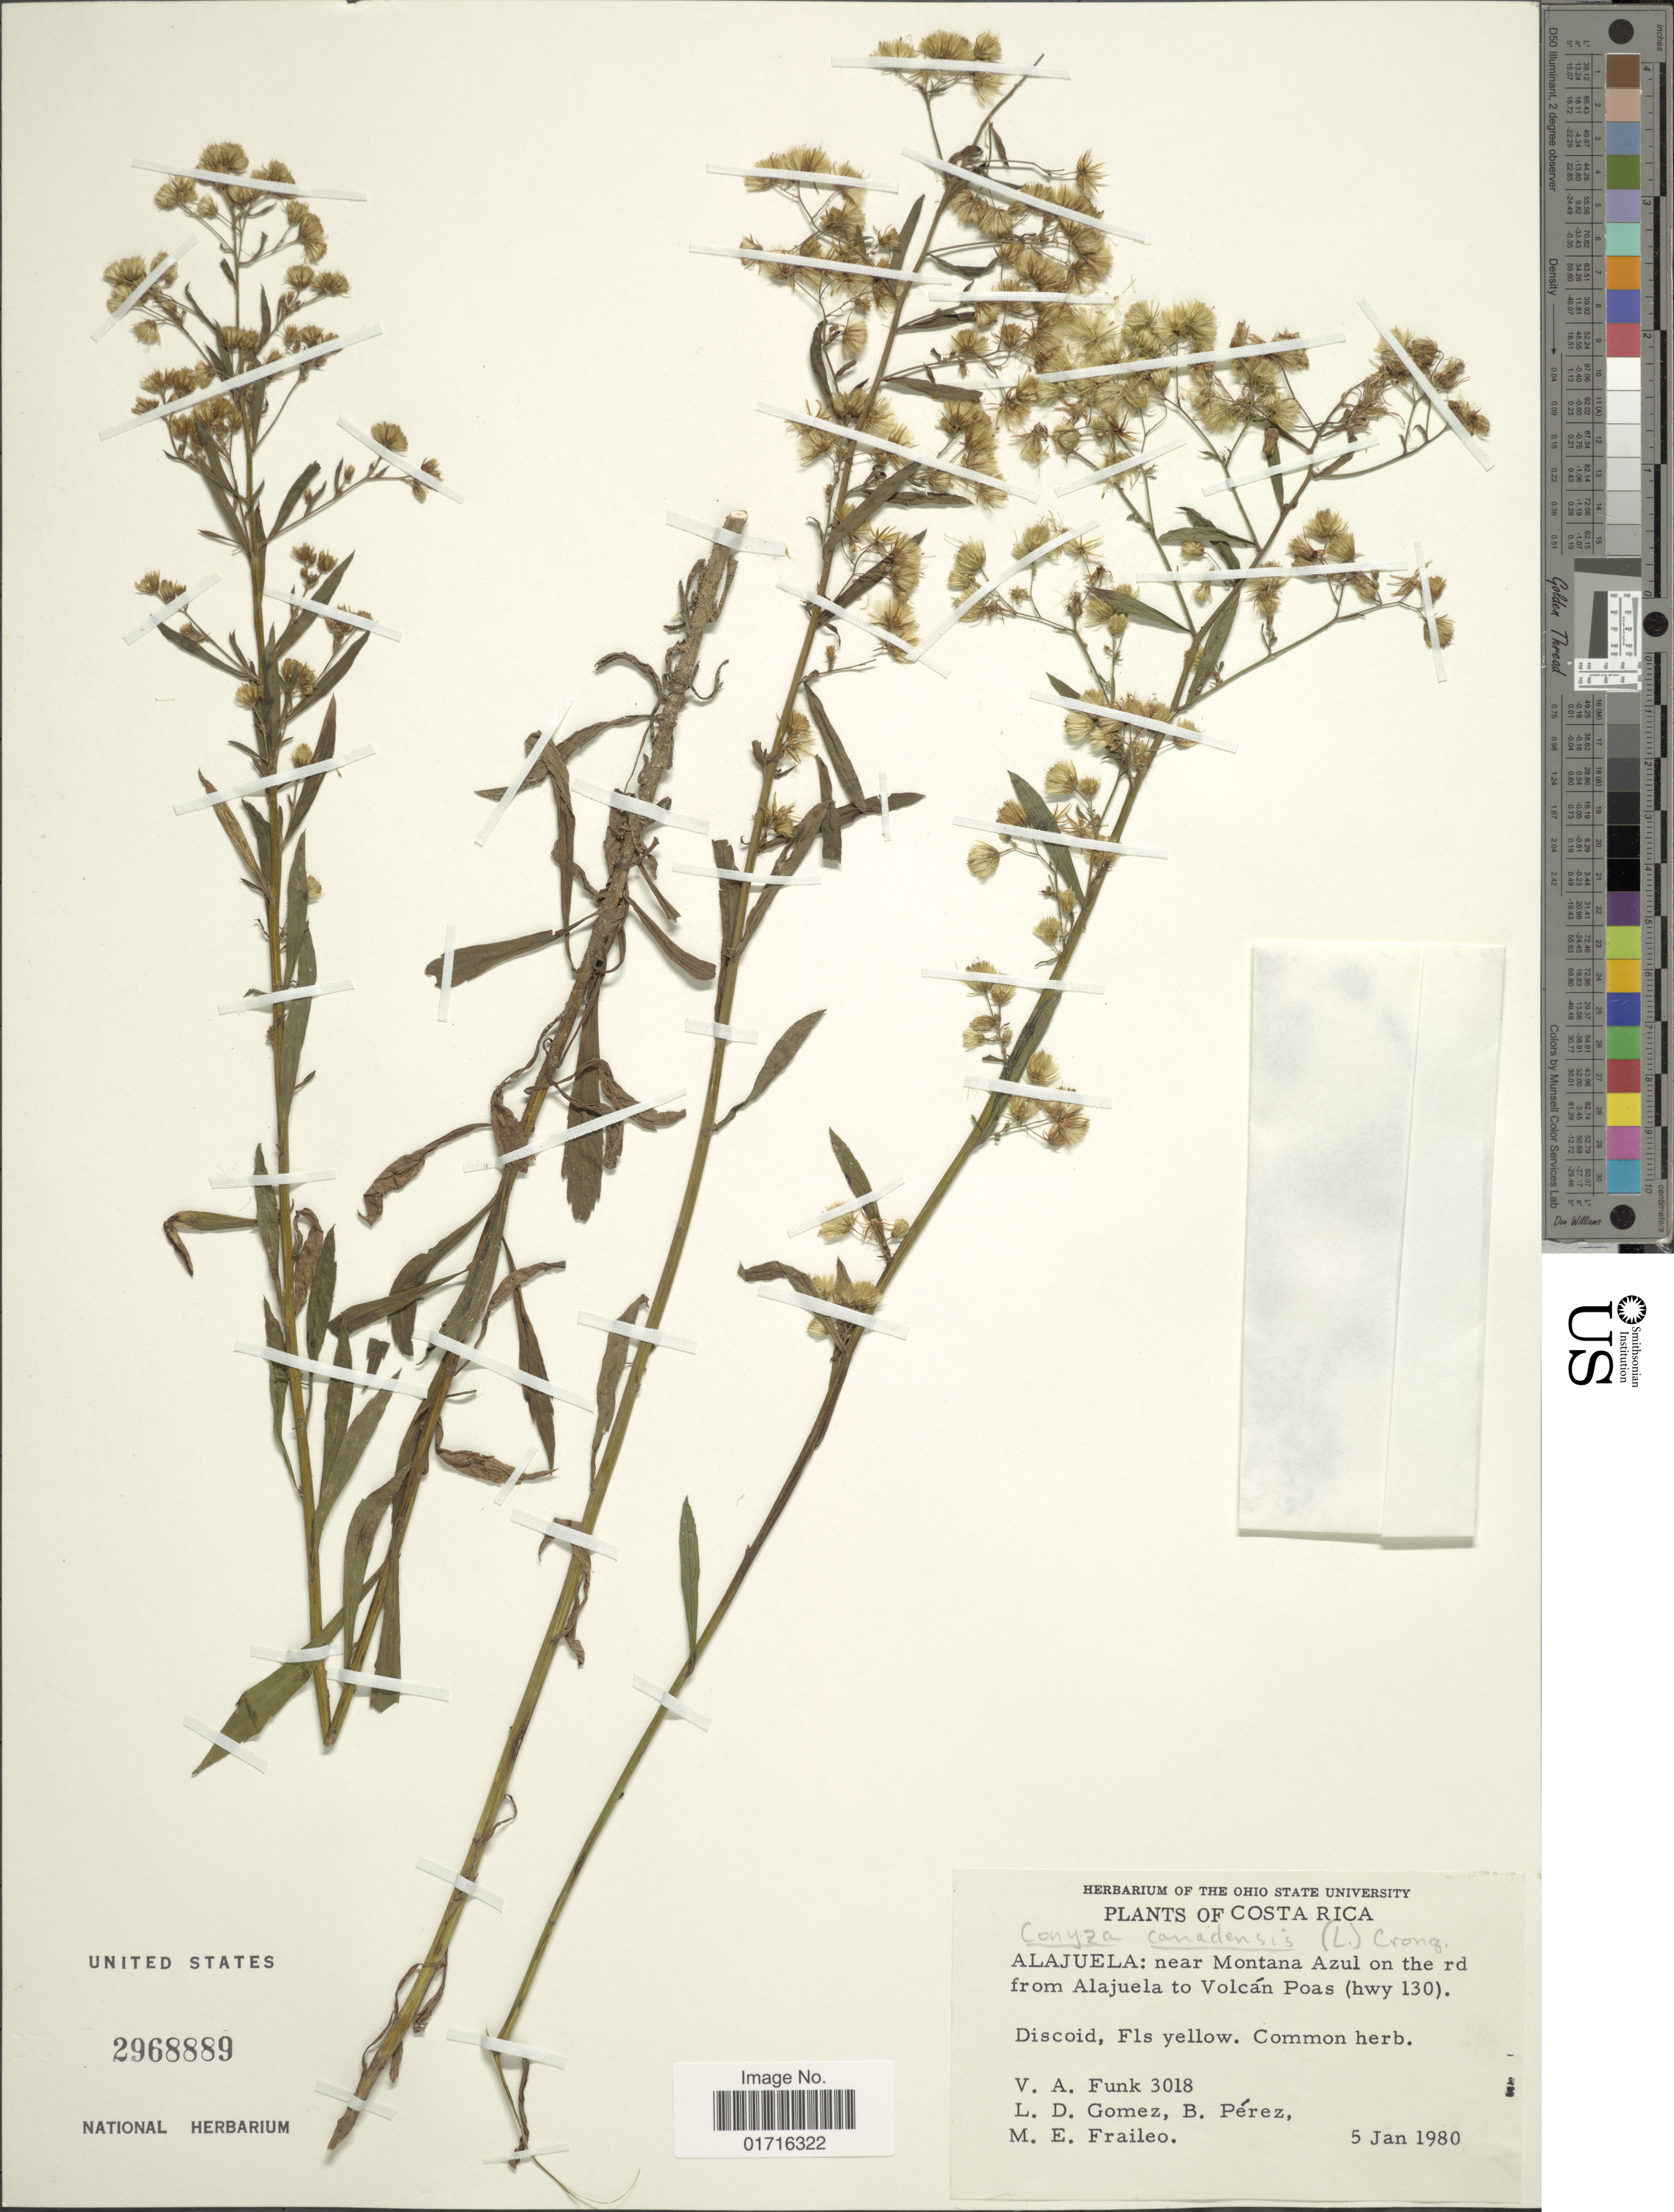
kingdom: Plantae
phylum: Tracheophyta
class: Magnoliopsida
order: Asterales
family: Asteraceae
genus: Conyza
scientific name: Conyza bonariensis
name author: (L.) Cronq.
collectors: V. Funk, L. D. Gómez, B. Perez & G. M. Fraileo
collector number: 3018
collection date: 1980-01-05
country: Costa Rica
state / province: Alajuela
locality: Near Montana Azul on the rd from Alajuelo to Volcan Poas (hwy 130).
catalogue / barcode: US 2968889